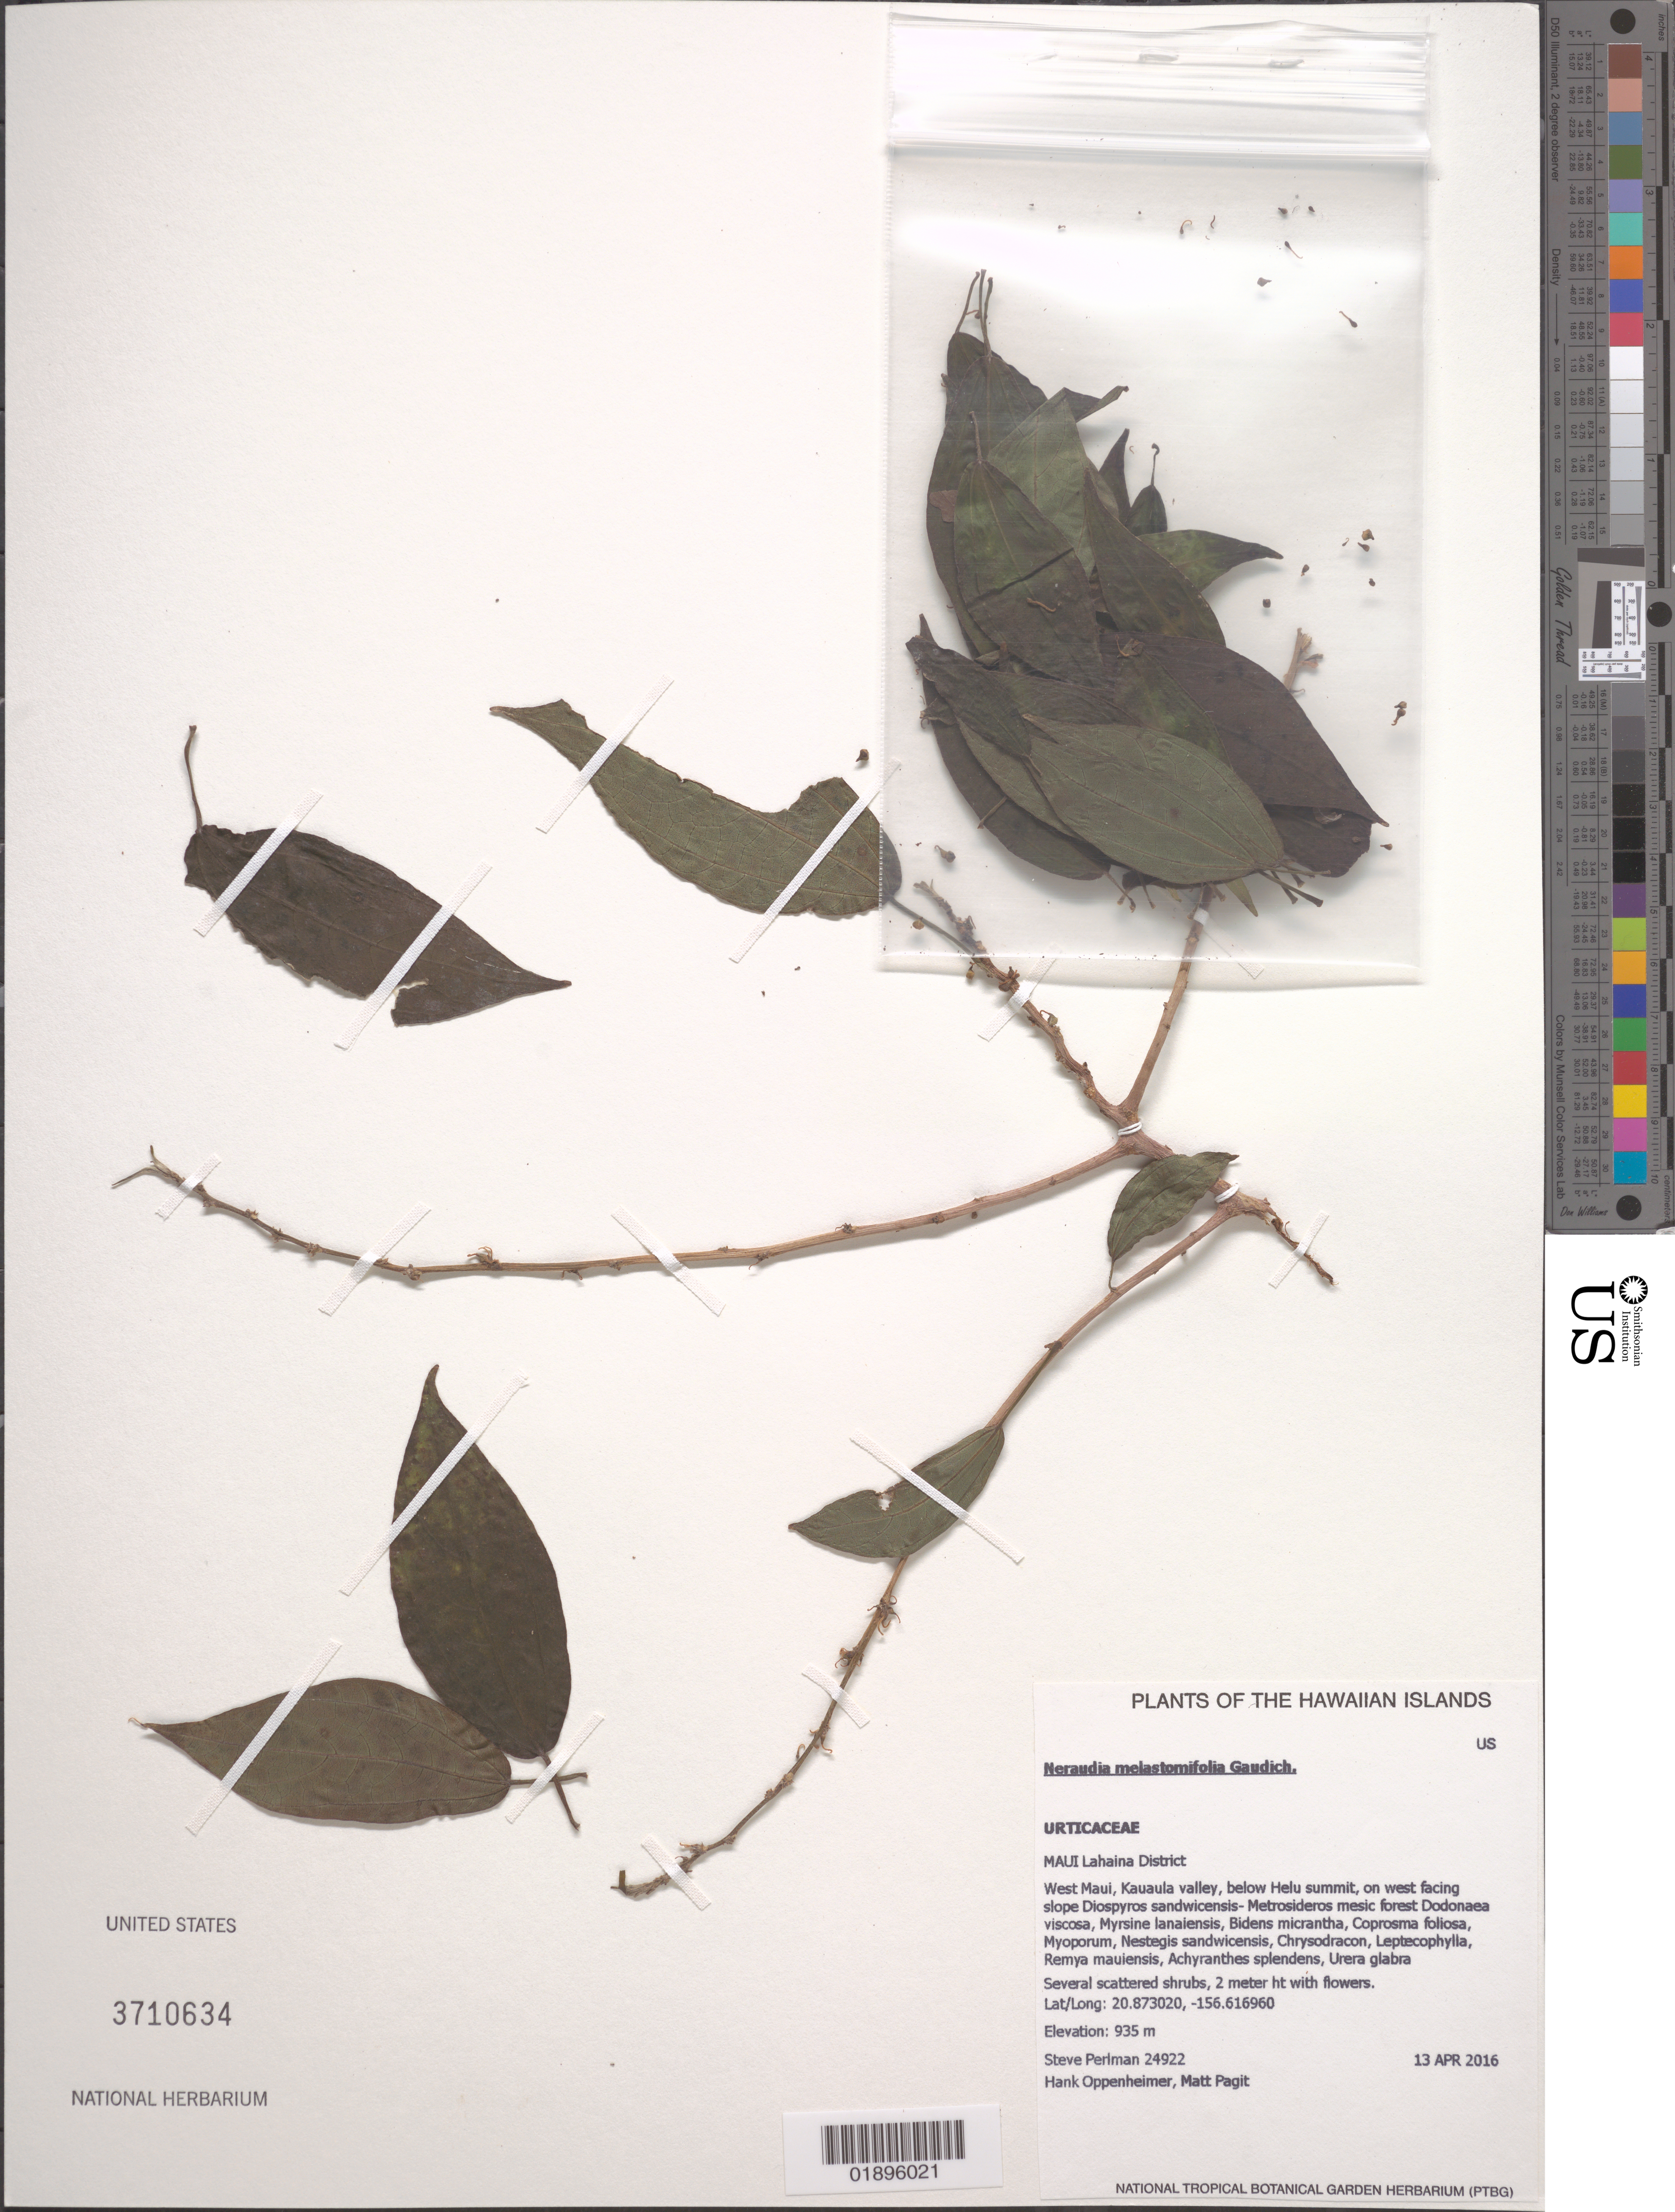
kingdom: Plantae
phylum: Tracheophyta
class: Magnoliopsida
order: Rosales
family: Urticaceae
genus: Neraudia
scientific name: Neraudia melastomifolia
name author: Gaudich.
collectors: S. P. Perlman, H. L. Oppenheimer & M. Pagit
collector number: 24922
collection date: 2016-04-13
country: United States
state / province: Hawaii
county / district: Maui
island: Maui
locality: Lahaina District, West Maui, Kauaula Valley, below Helu summit, on west facing slope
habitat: Mesic forest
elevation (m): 935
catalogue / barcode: US 3710634